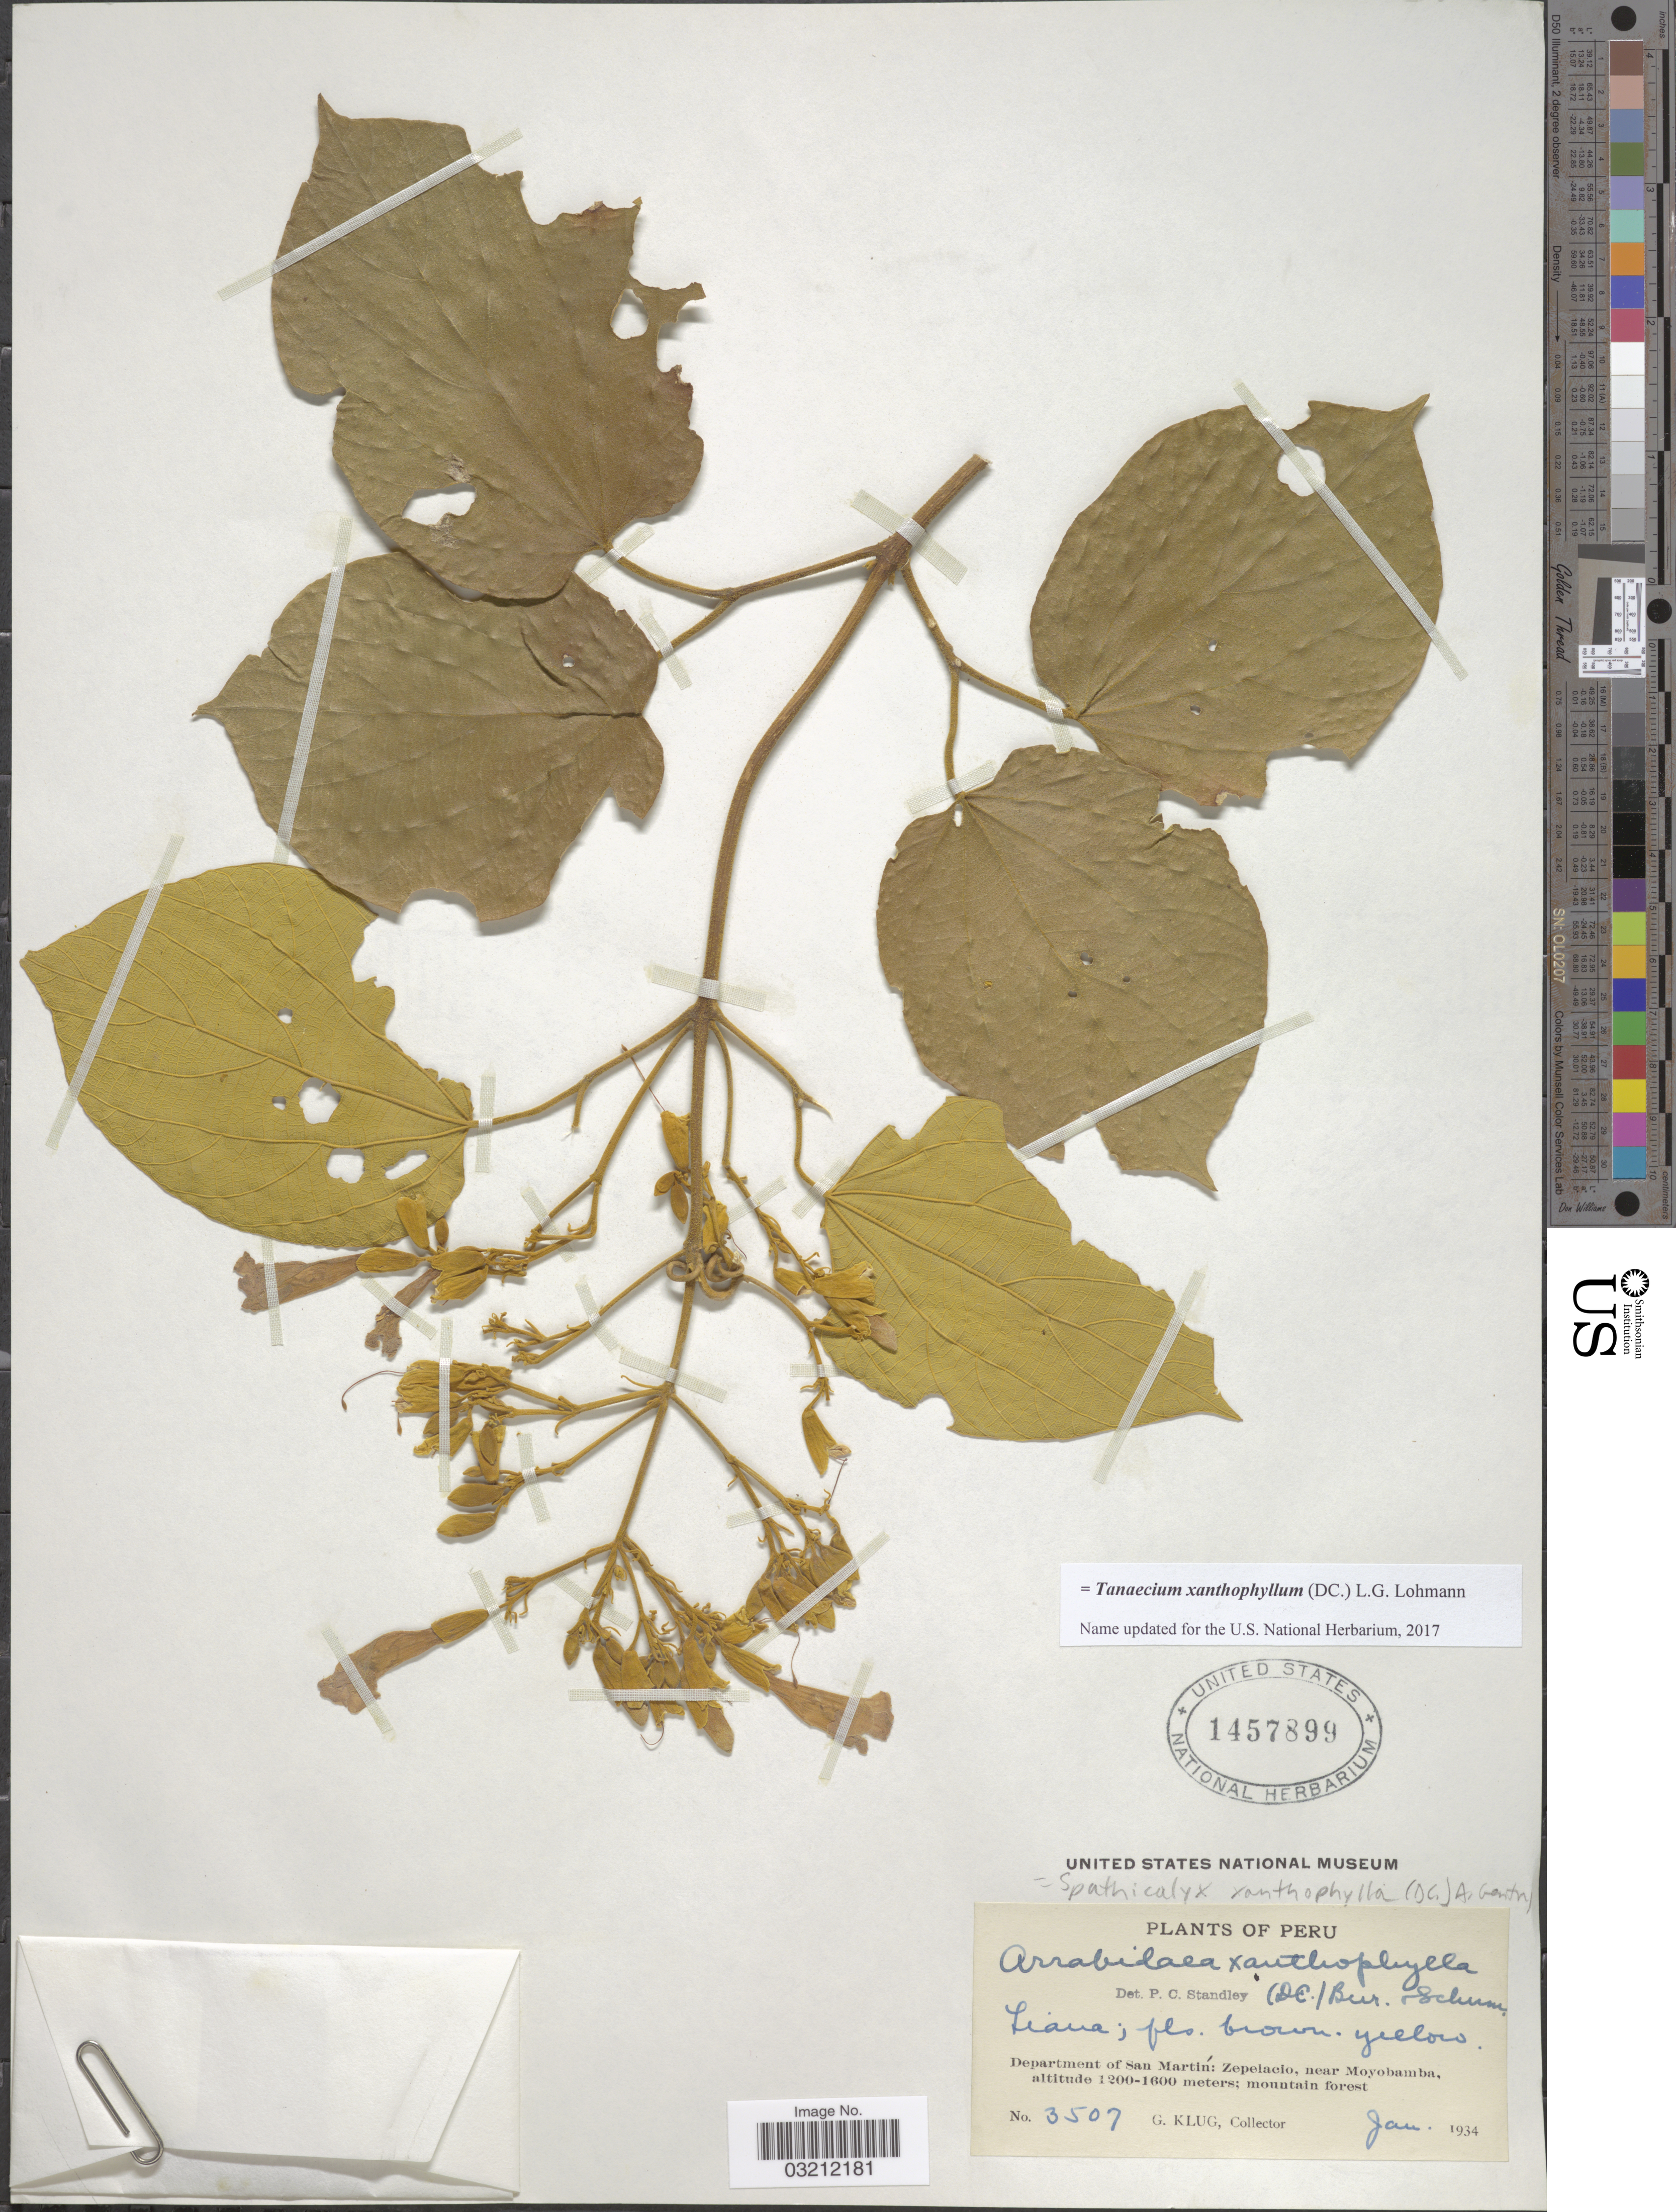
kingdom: Plantae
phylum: Tracheophyta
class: Magnoliopsida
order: Lamiales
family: Bignoniaceae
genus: Tanaecium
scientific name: Tanaecium xanthophyllum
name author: (DC.) L.G. Lohmann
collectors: G. Klug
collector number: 3507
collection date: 1934-01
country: Peru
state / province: San Martín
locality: Department of San Martín: Zepelacio, near Moyobamba.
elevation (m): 1200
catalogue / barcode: US 1457899